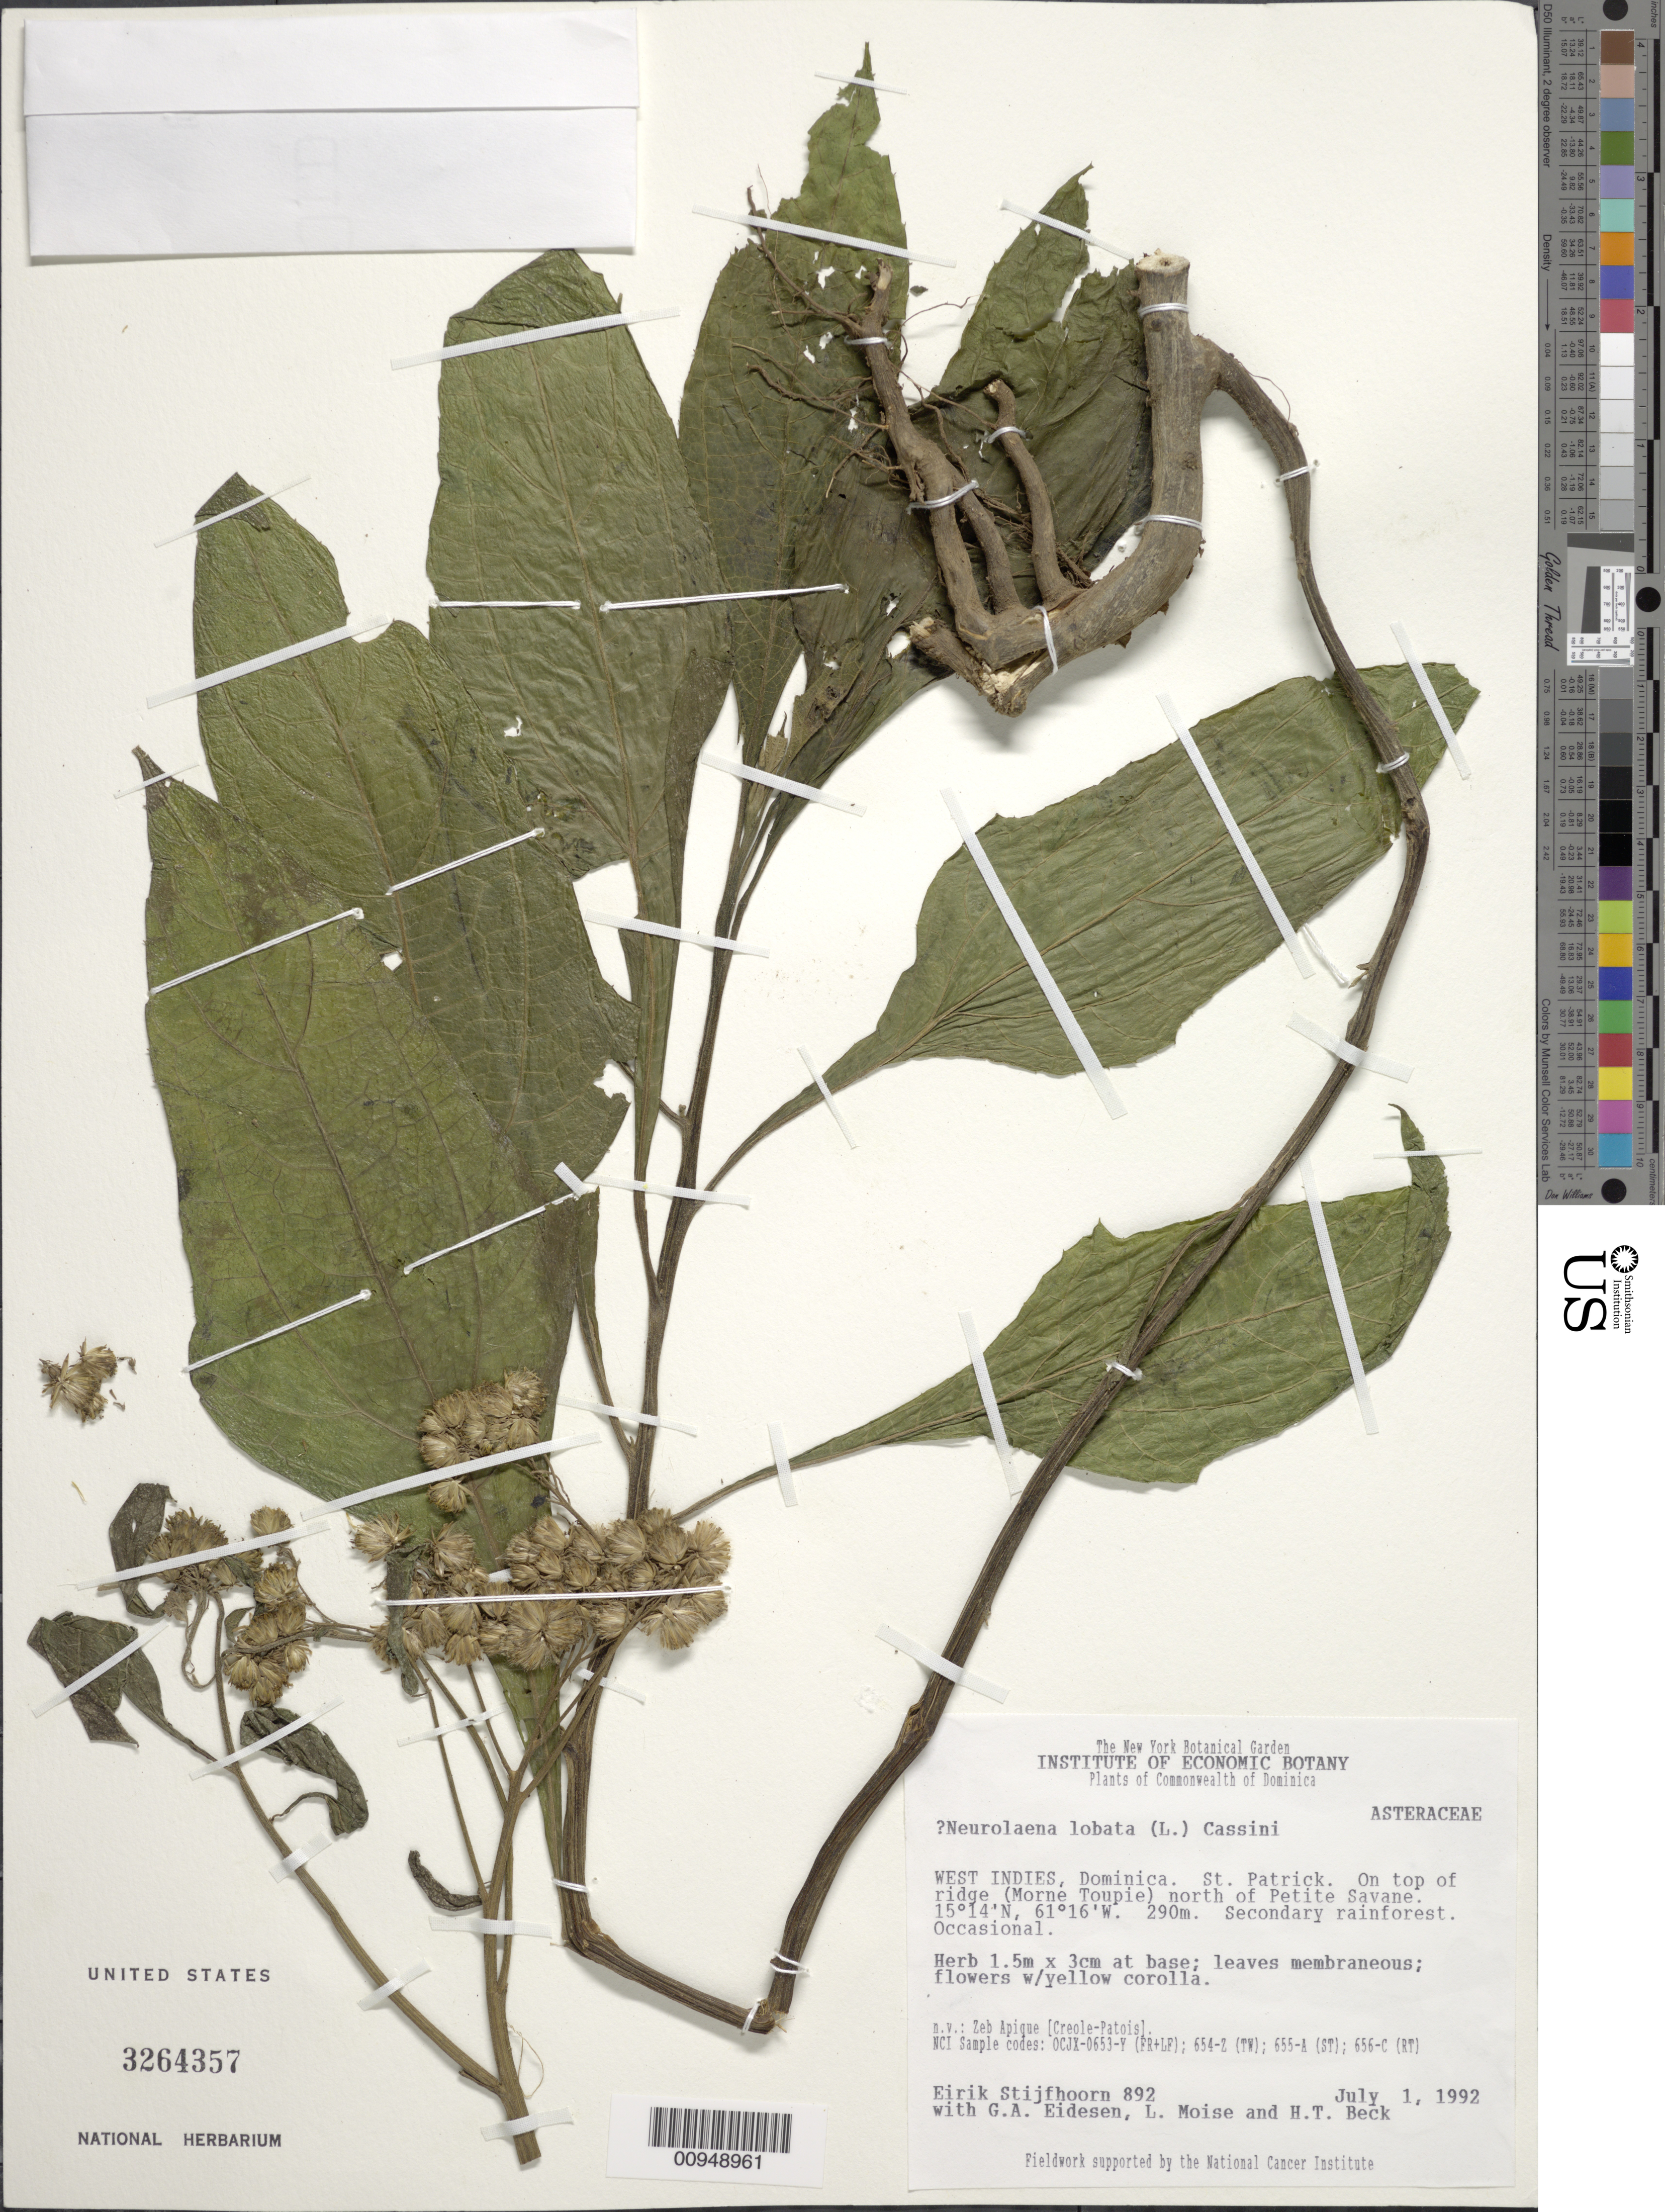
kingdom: Plantae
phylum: Tracheophyta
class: Magnoliopsida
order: Asterales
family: Asteraceae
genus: Neurolaena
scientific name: Neurolaena lobata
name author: (L.) R. Br. ex Cass.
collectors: E. Stijfhoorn, G. Eidesen, L. Moise & H. T. Beck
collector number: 892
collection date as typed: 01 Jul 1992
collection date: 1992-07-01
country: Dominica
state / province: St. Patrick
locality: On top of ridge (Morne Toupie), N of Petite Savane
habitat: Secondary rainforest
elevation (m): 290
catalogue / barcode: US 3264357